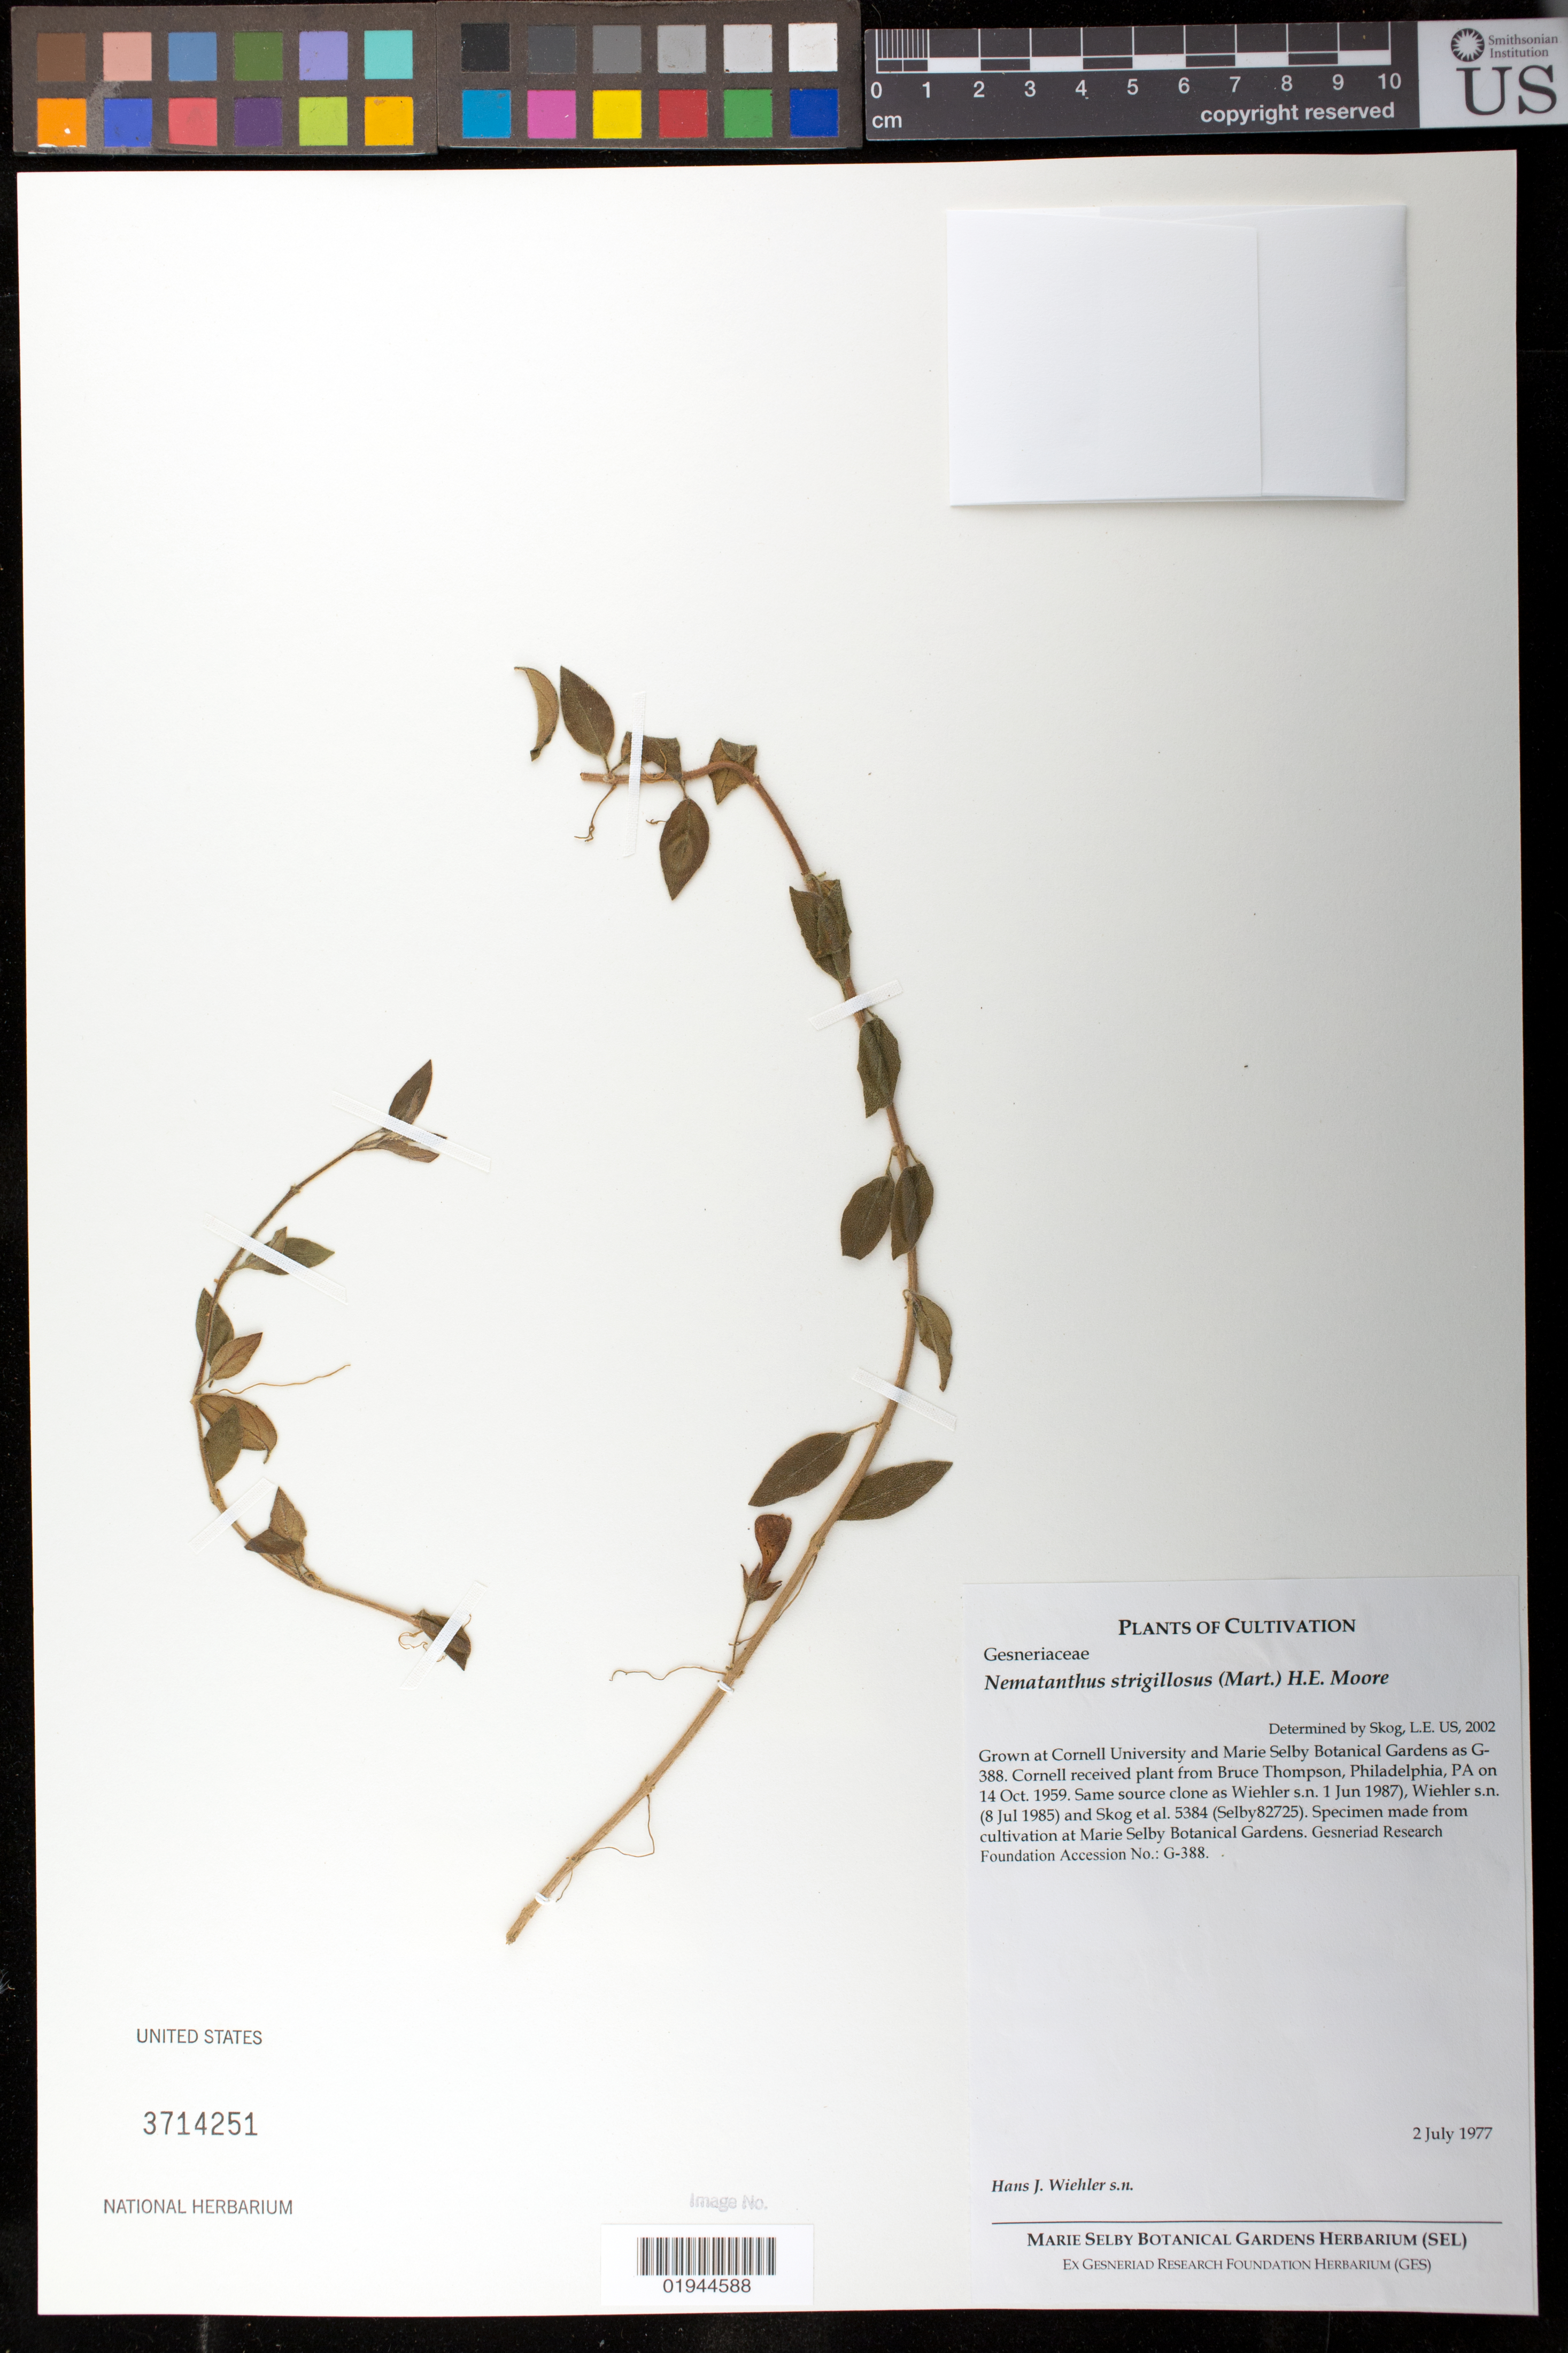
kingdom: Plantae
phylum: Tracheophyta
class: Magnoliopsida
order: Lamiales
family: Gesneriaceae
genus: Nematanthus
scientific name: Nematanthus strigillosus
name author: (Mart.) H.E. Moore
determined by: Skog, Laurence E.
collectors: H. J. Wiehler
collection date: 1977-07-02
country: United States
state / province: Florida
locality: Marie Selby Botanical Gardens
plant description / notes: Grown at Cornell University and Marie Selby Botanical Gardens as G-388. Cornell received plant from Bruce Thompson, Philadelphia, PA on 14 Oct. 1959. Same source clone as Wiehler s.n. (1 Jun 1987), Wiehler s.n. (8 Jul 1985) and Skog et al. 5384 (Selby 82725).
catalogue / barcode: US 3714251